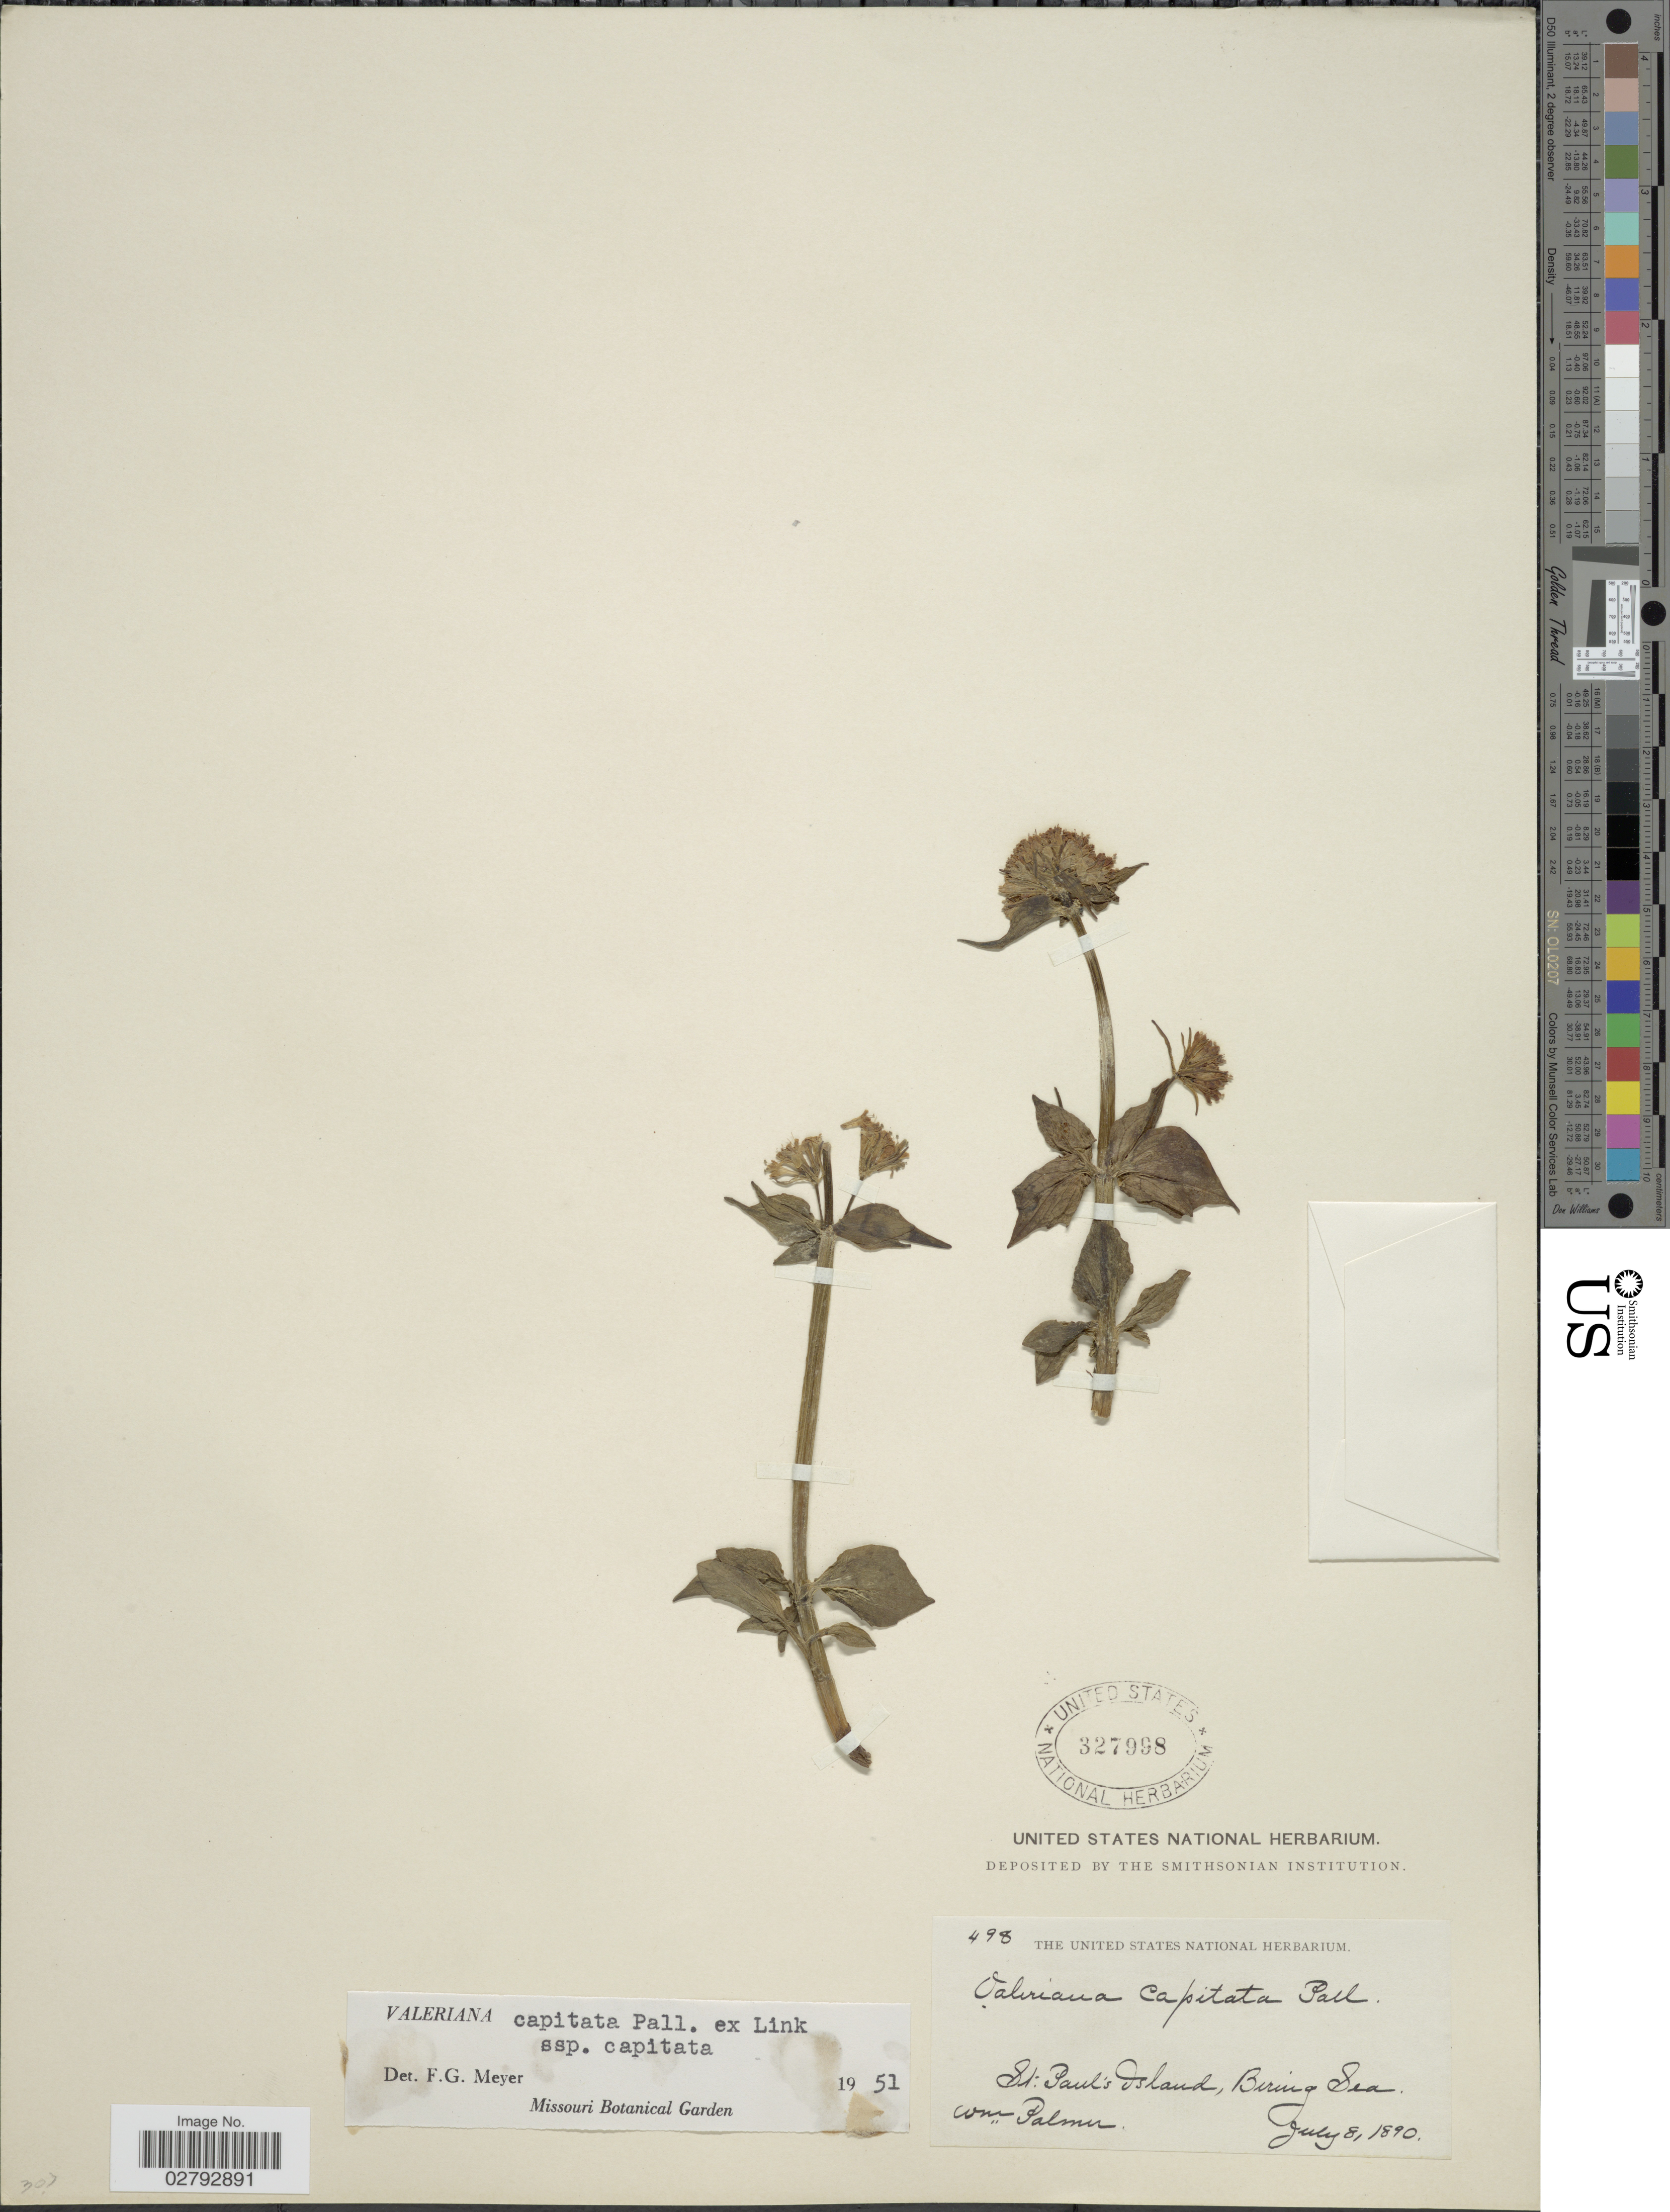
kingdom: Plantae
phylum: Tracheophyta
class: Magnoliopsida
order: Dipsacales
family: Caprifoliaceae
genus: Valeriana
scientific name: Valeriana capitata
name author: Link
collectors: W. Palmer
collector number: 498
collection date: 1890-07-08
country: United States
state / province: Alaska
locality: St. Paul's Island, Bering Sea.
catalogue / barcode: US 327998